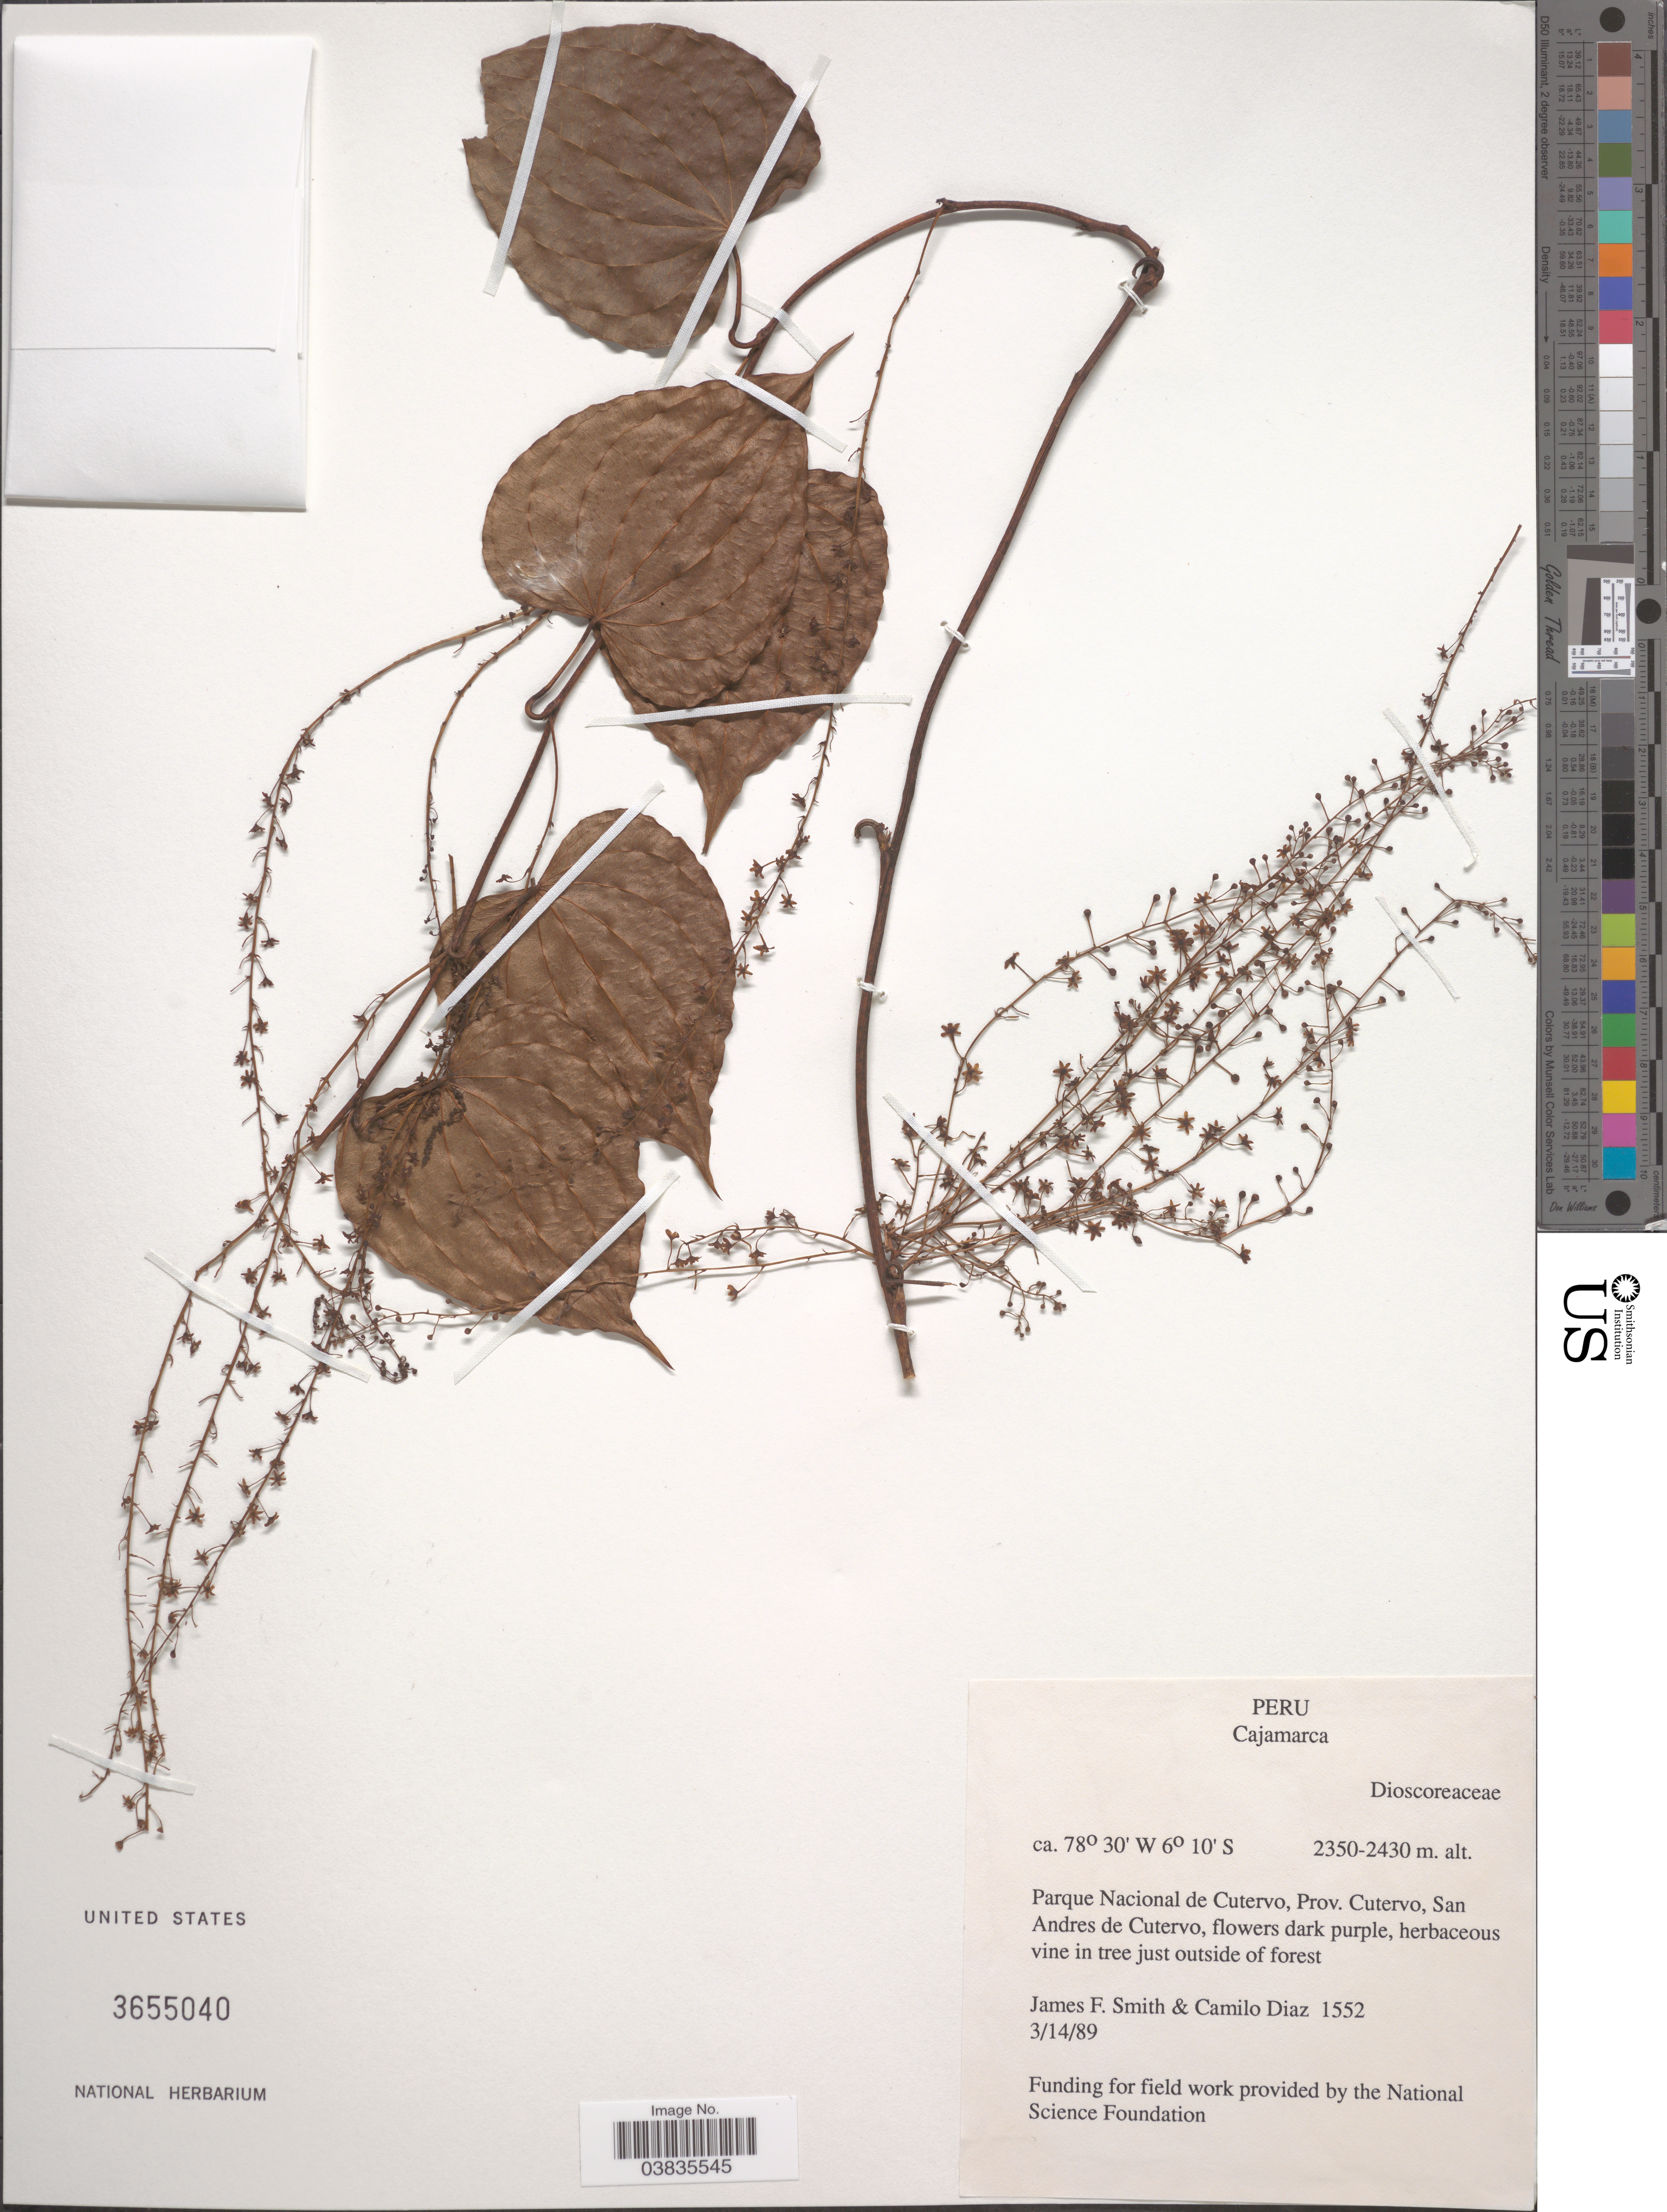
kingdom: Plantae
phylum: Tracheophyta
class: Liliopsida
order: Dioscoreales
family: Dioscoreaceae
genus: Dioscorea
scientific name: Dioscorea sp.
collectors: J. F. Smith & C. Díaz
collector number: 1552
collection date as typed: Transcribed d/m/y: 14/3/89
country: Peru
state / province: Cajamarca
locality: Parque Nacional de Cutervo, Prov. Cutervo, San Andres de Cutervo.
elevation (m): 2350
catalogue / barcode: US 3655040